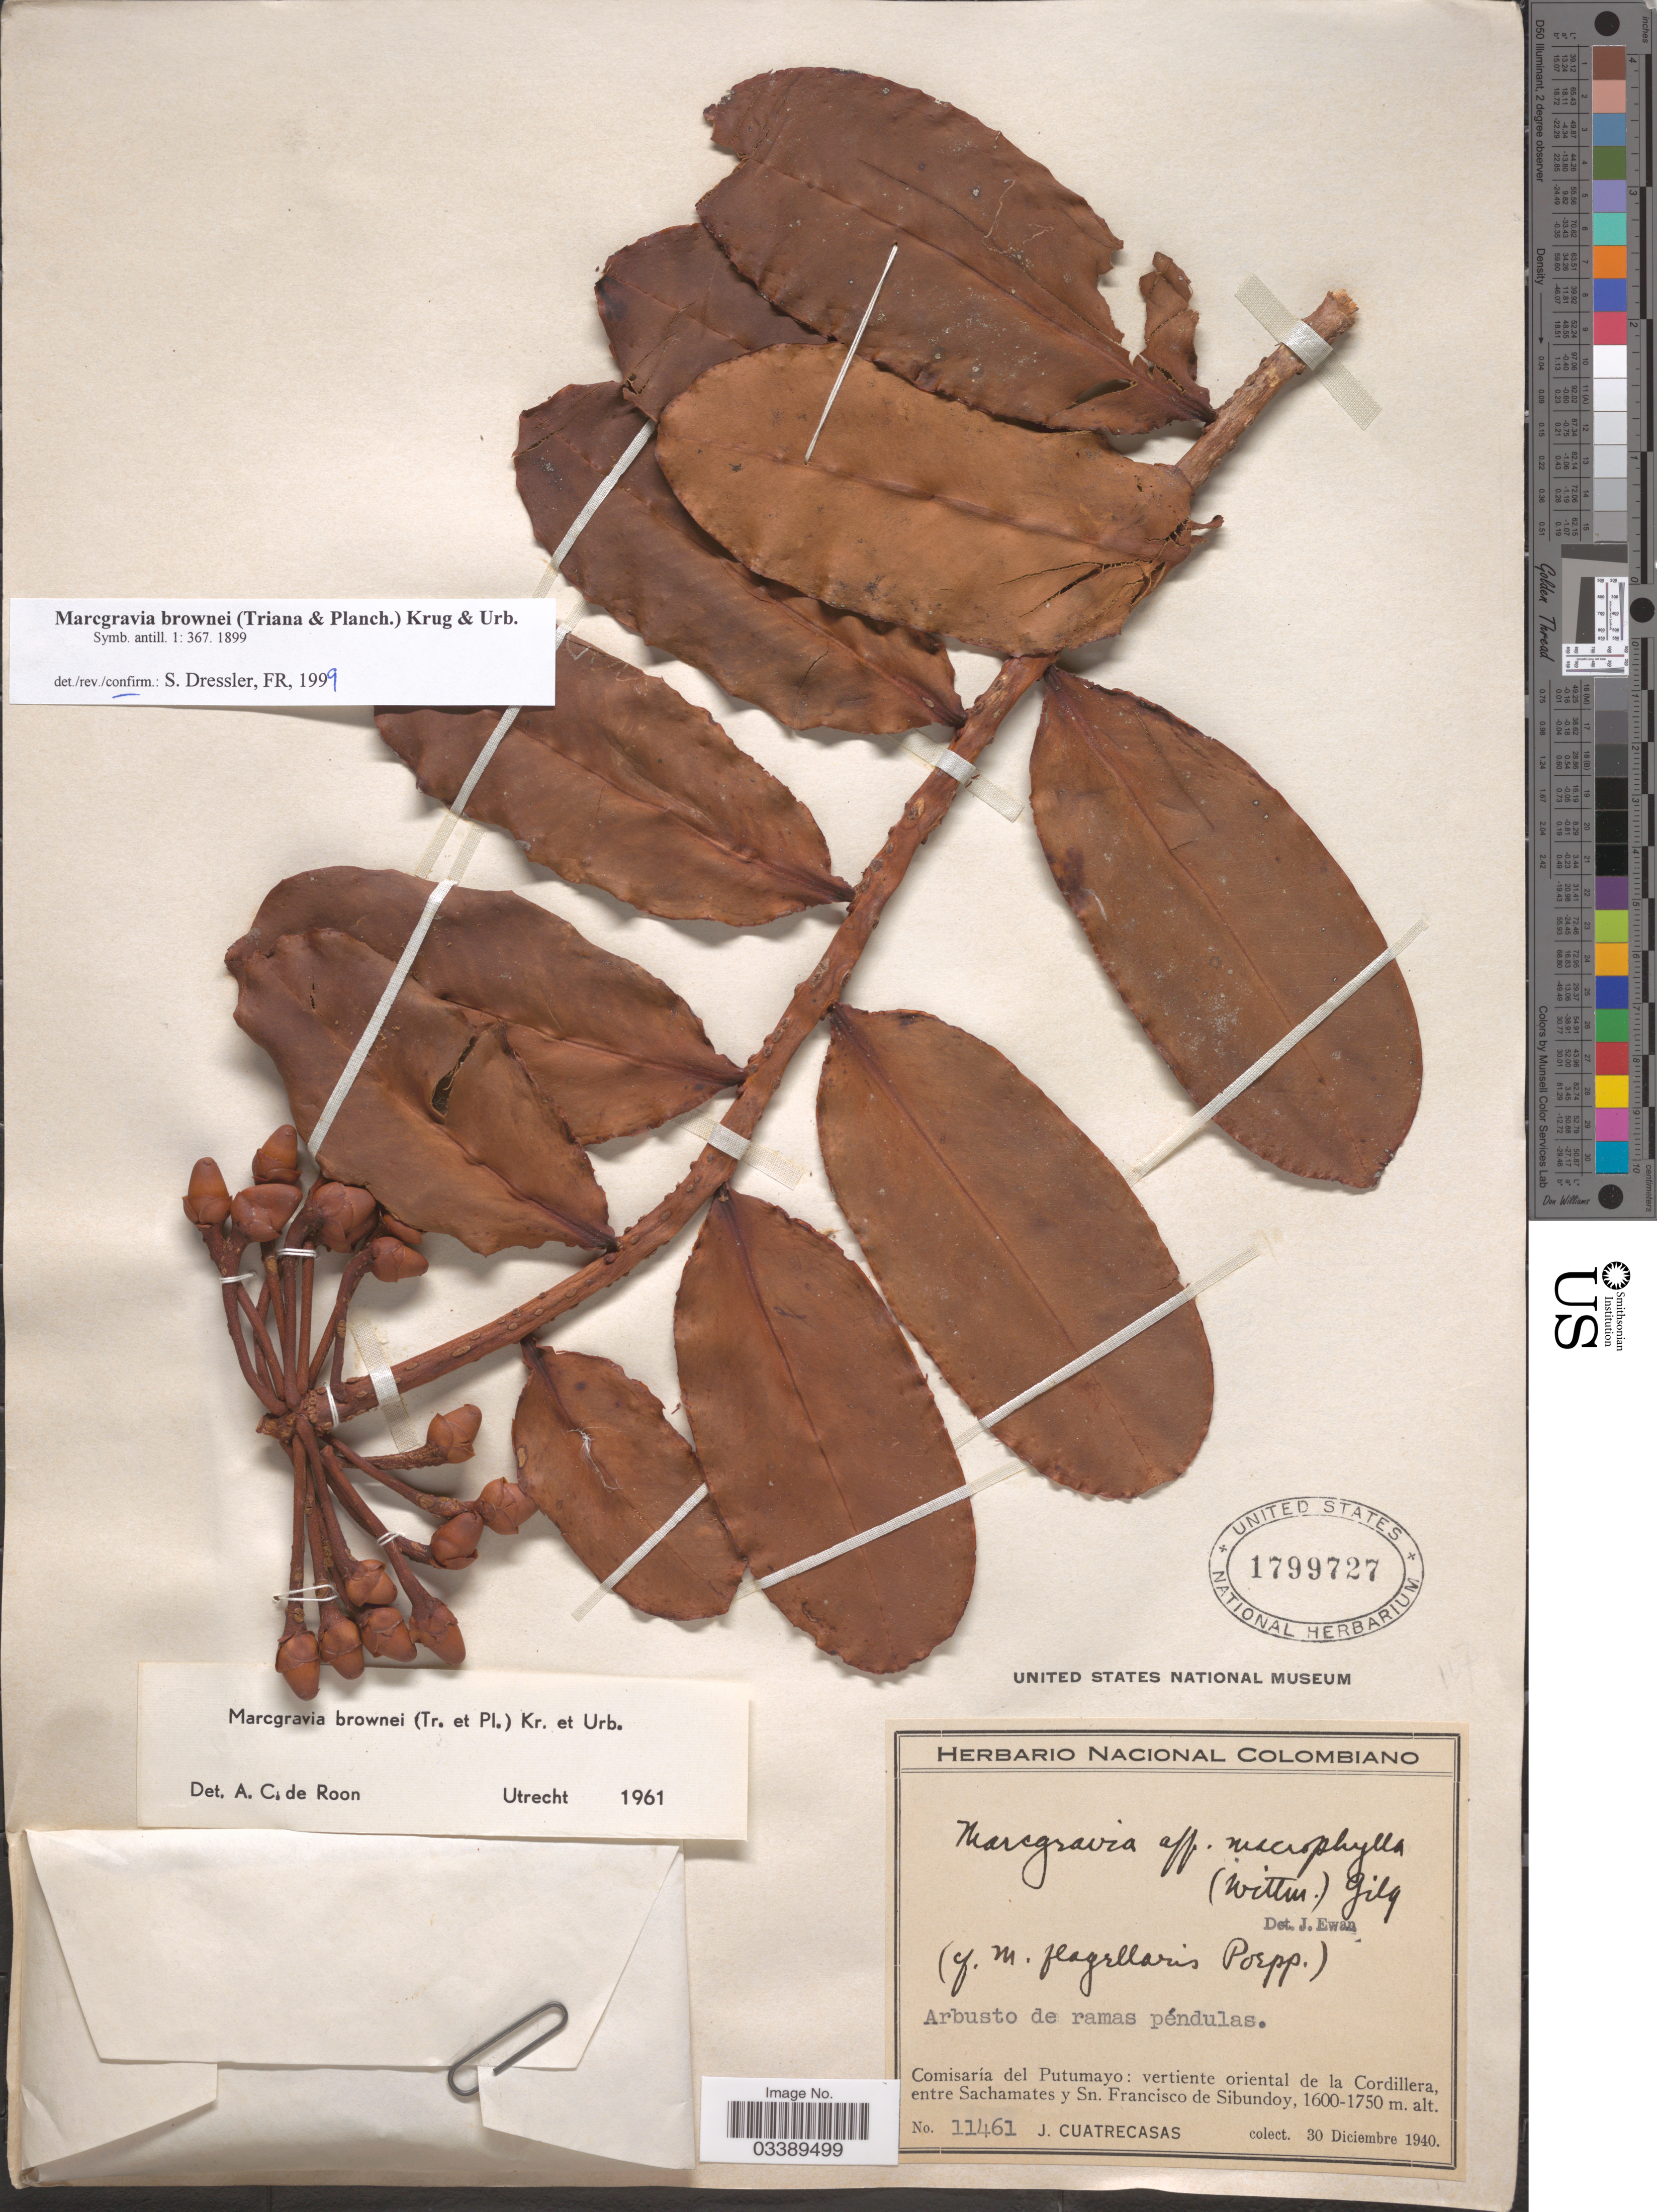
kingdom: Plantae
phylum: Tracheophyta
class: Magnoliopsida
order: Ericales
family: Marcgraviaceae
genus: Marcgravia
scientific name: Marcgravia brownei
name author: (Triana & Planch.) Krug & Urb.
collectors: J. Cuatrecasas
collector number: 11461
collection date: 1940-12-30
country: Colombia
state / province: Putumayo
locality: Comisaría del Putumayo: vertiente oriental de la Cordillera, entre Sachamates y Sn. Francisco de Sibundoy.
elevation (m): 1600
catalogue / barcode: US 1799727